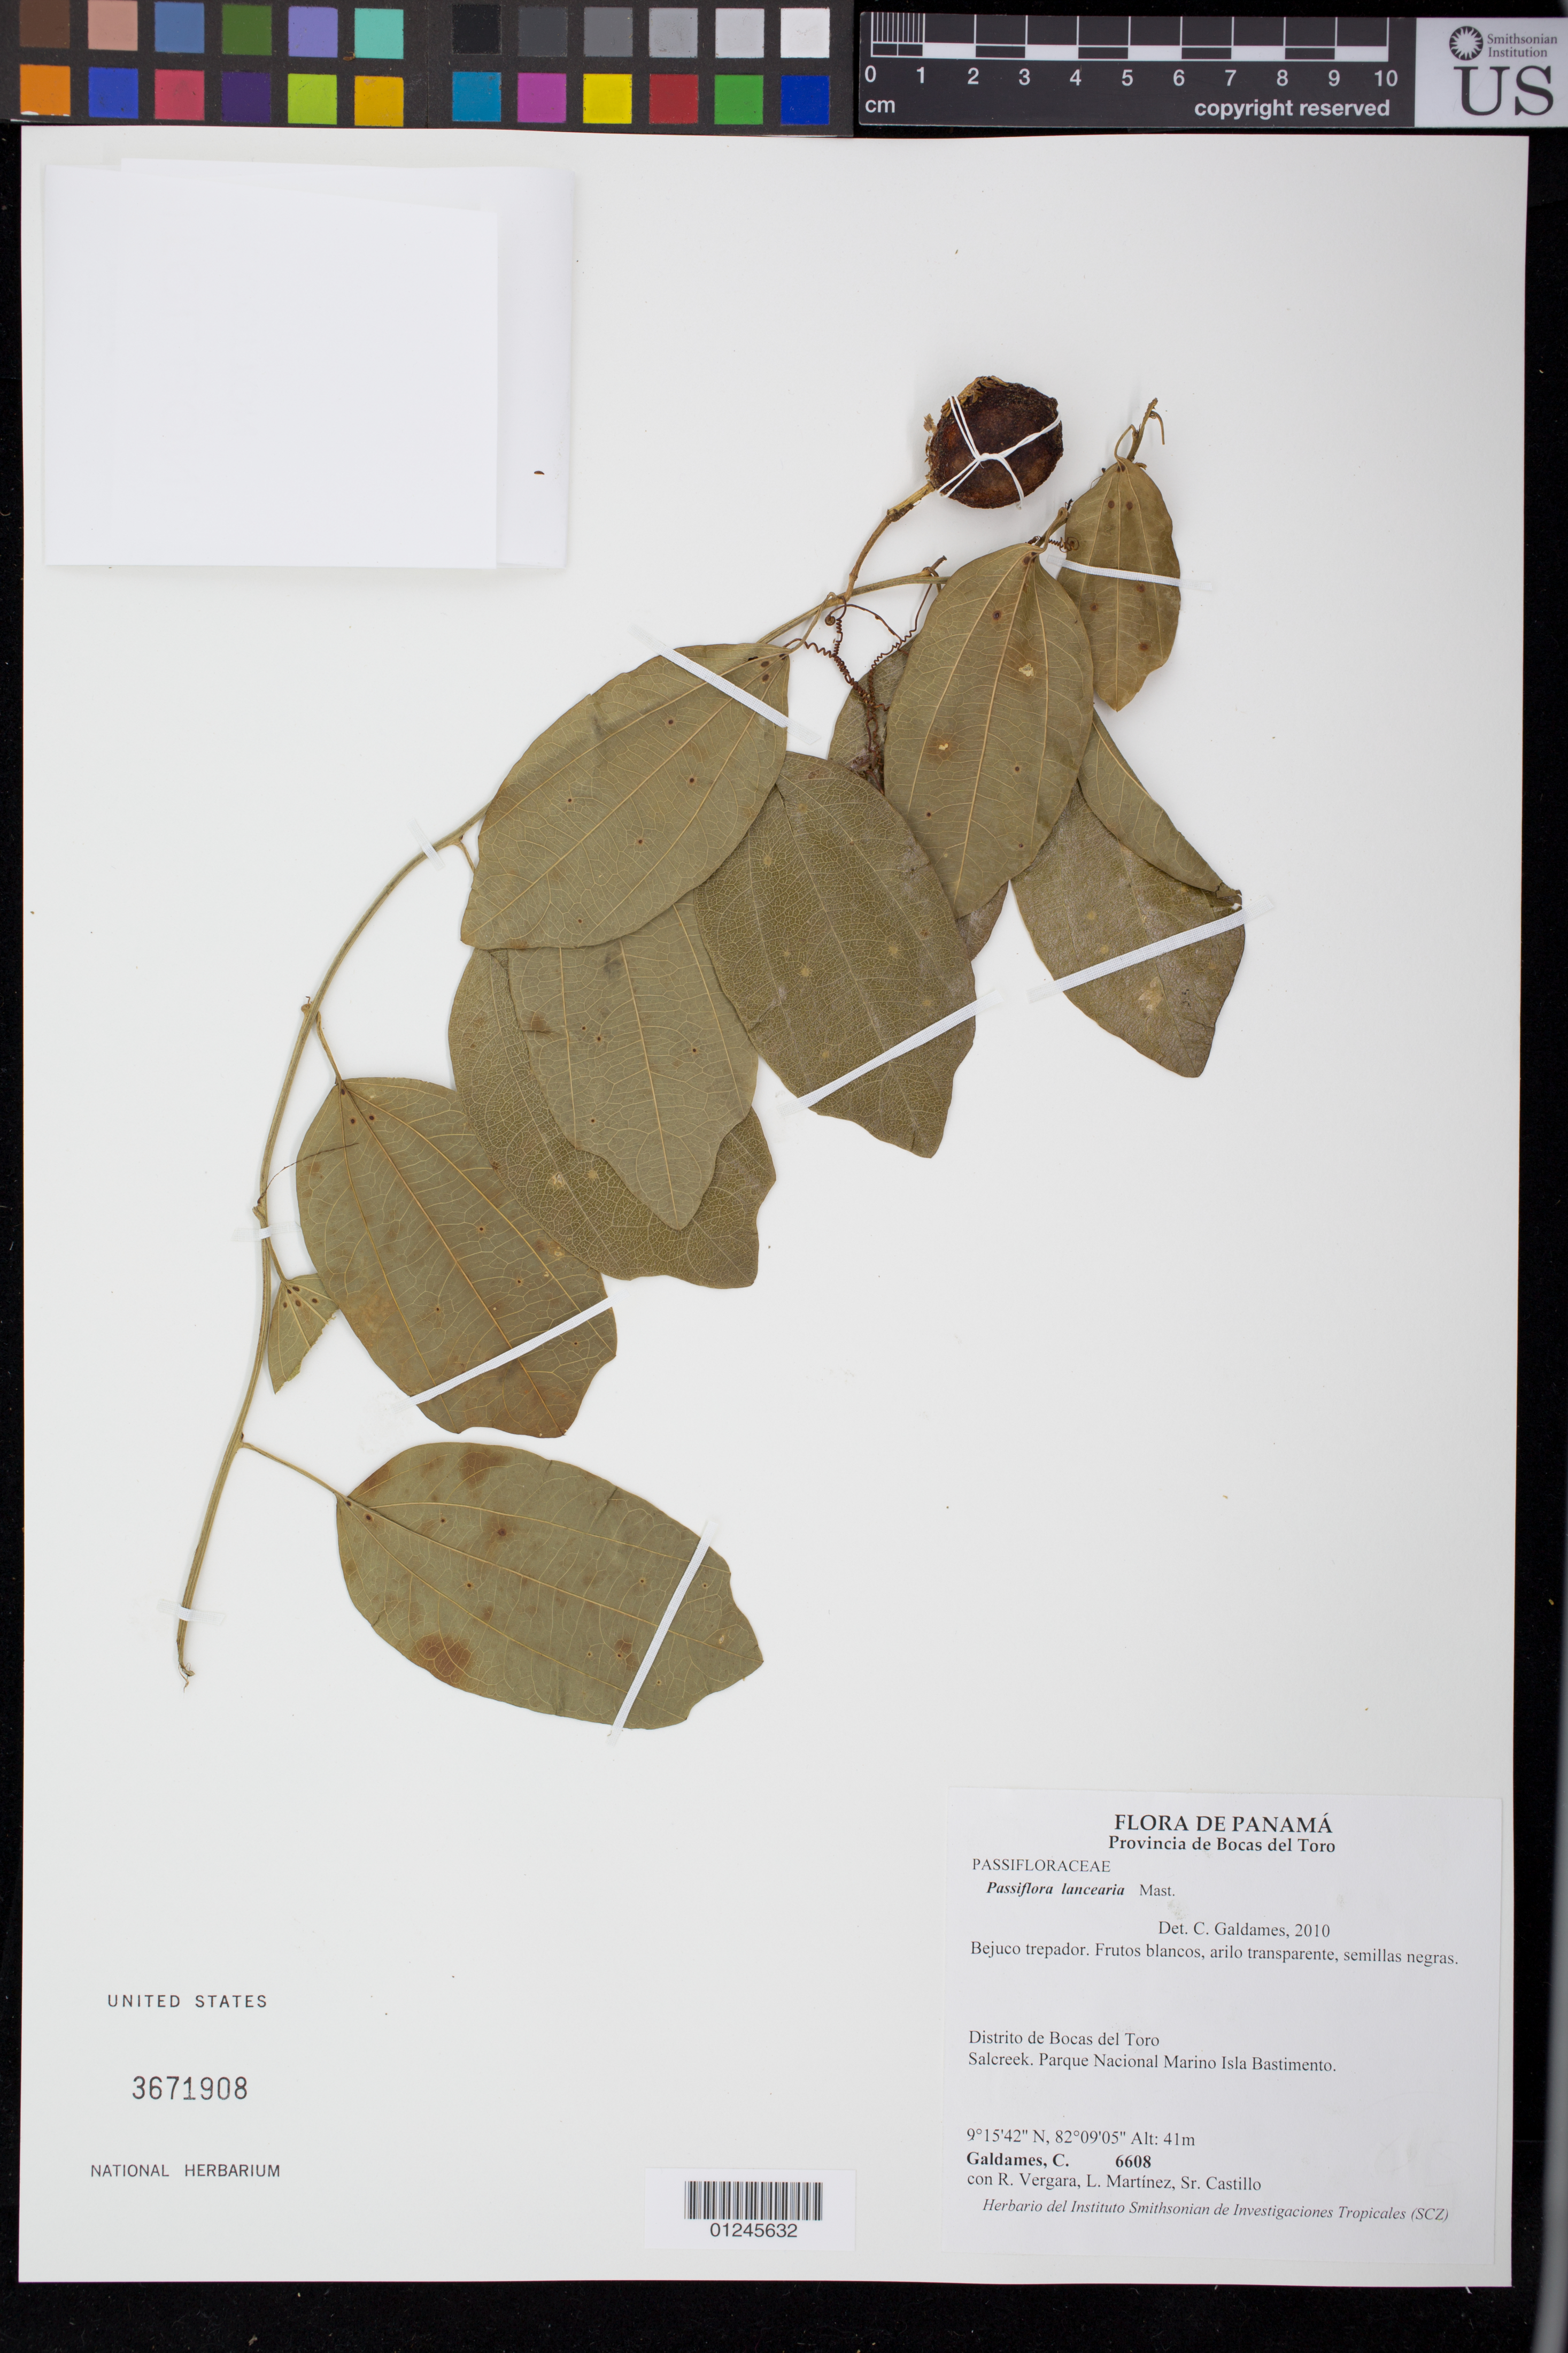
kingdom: Plantae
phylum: Tracheophyta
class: Magnoliopsida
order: Malpighiales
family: Passifloraceae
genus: Passiflora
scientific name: Passiflora lancearia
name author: Mast.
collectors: C. Galdames, R. Vergara E., L. Martinez & Castillo, --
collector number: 6608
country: Panama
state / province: Bocas del Toro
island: Bastimentos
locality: Salcreek. Parque Nacional Marino Isla Bastimento.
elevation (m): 41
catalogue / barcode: US 3671908